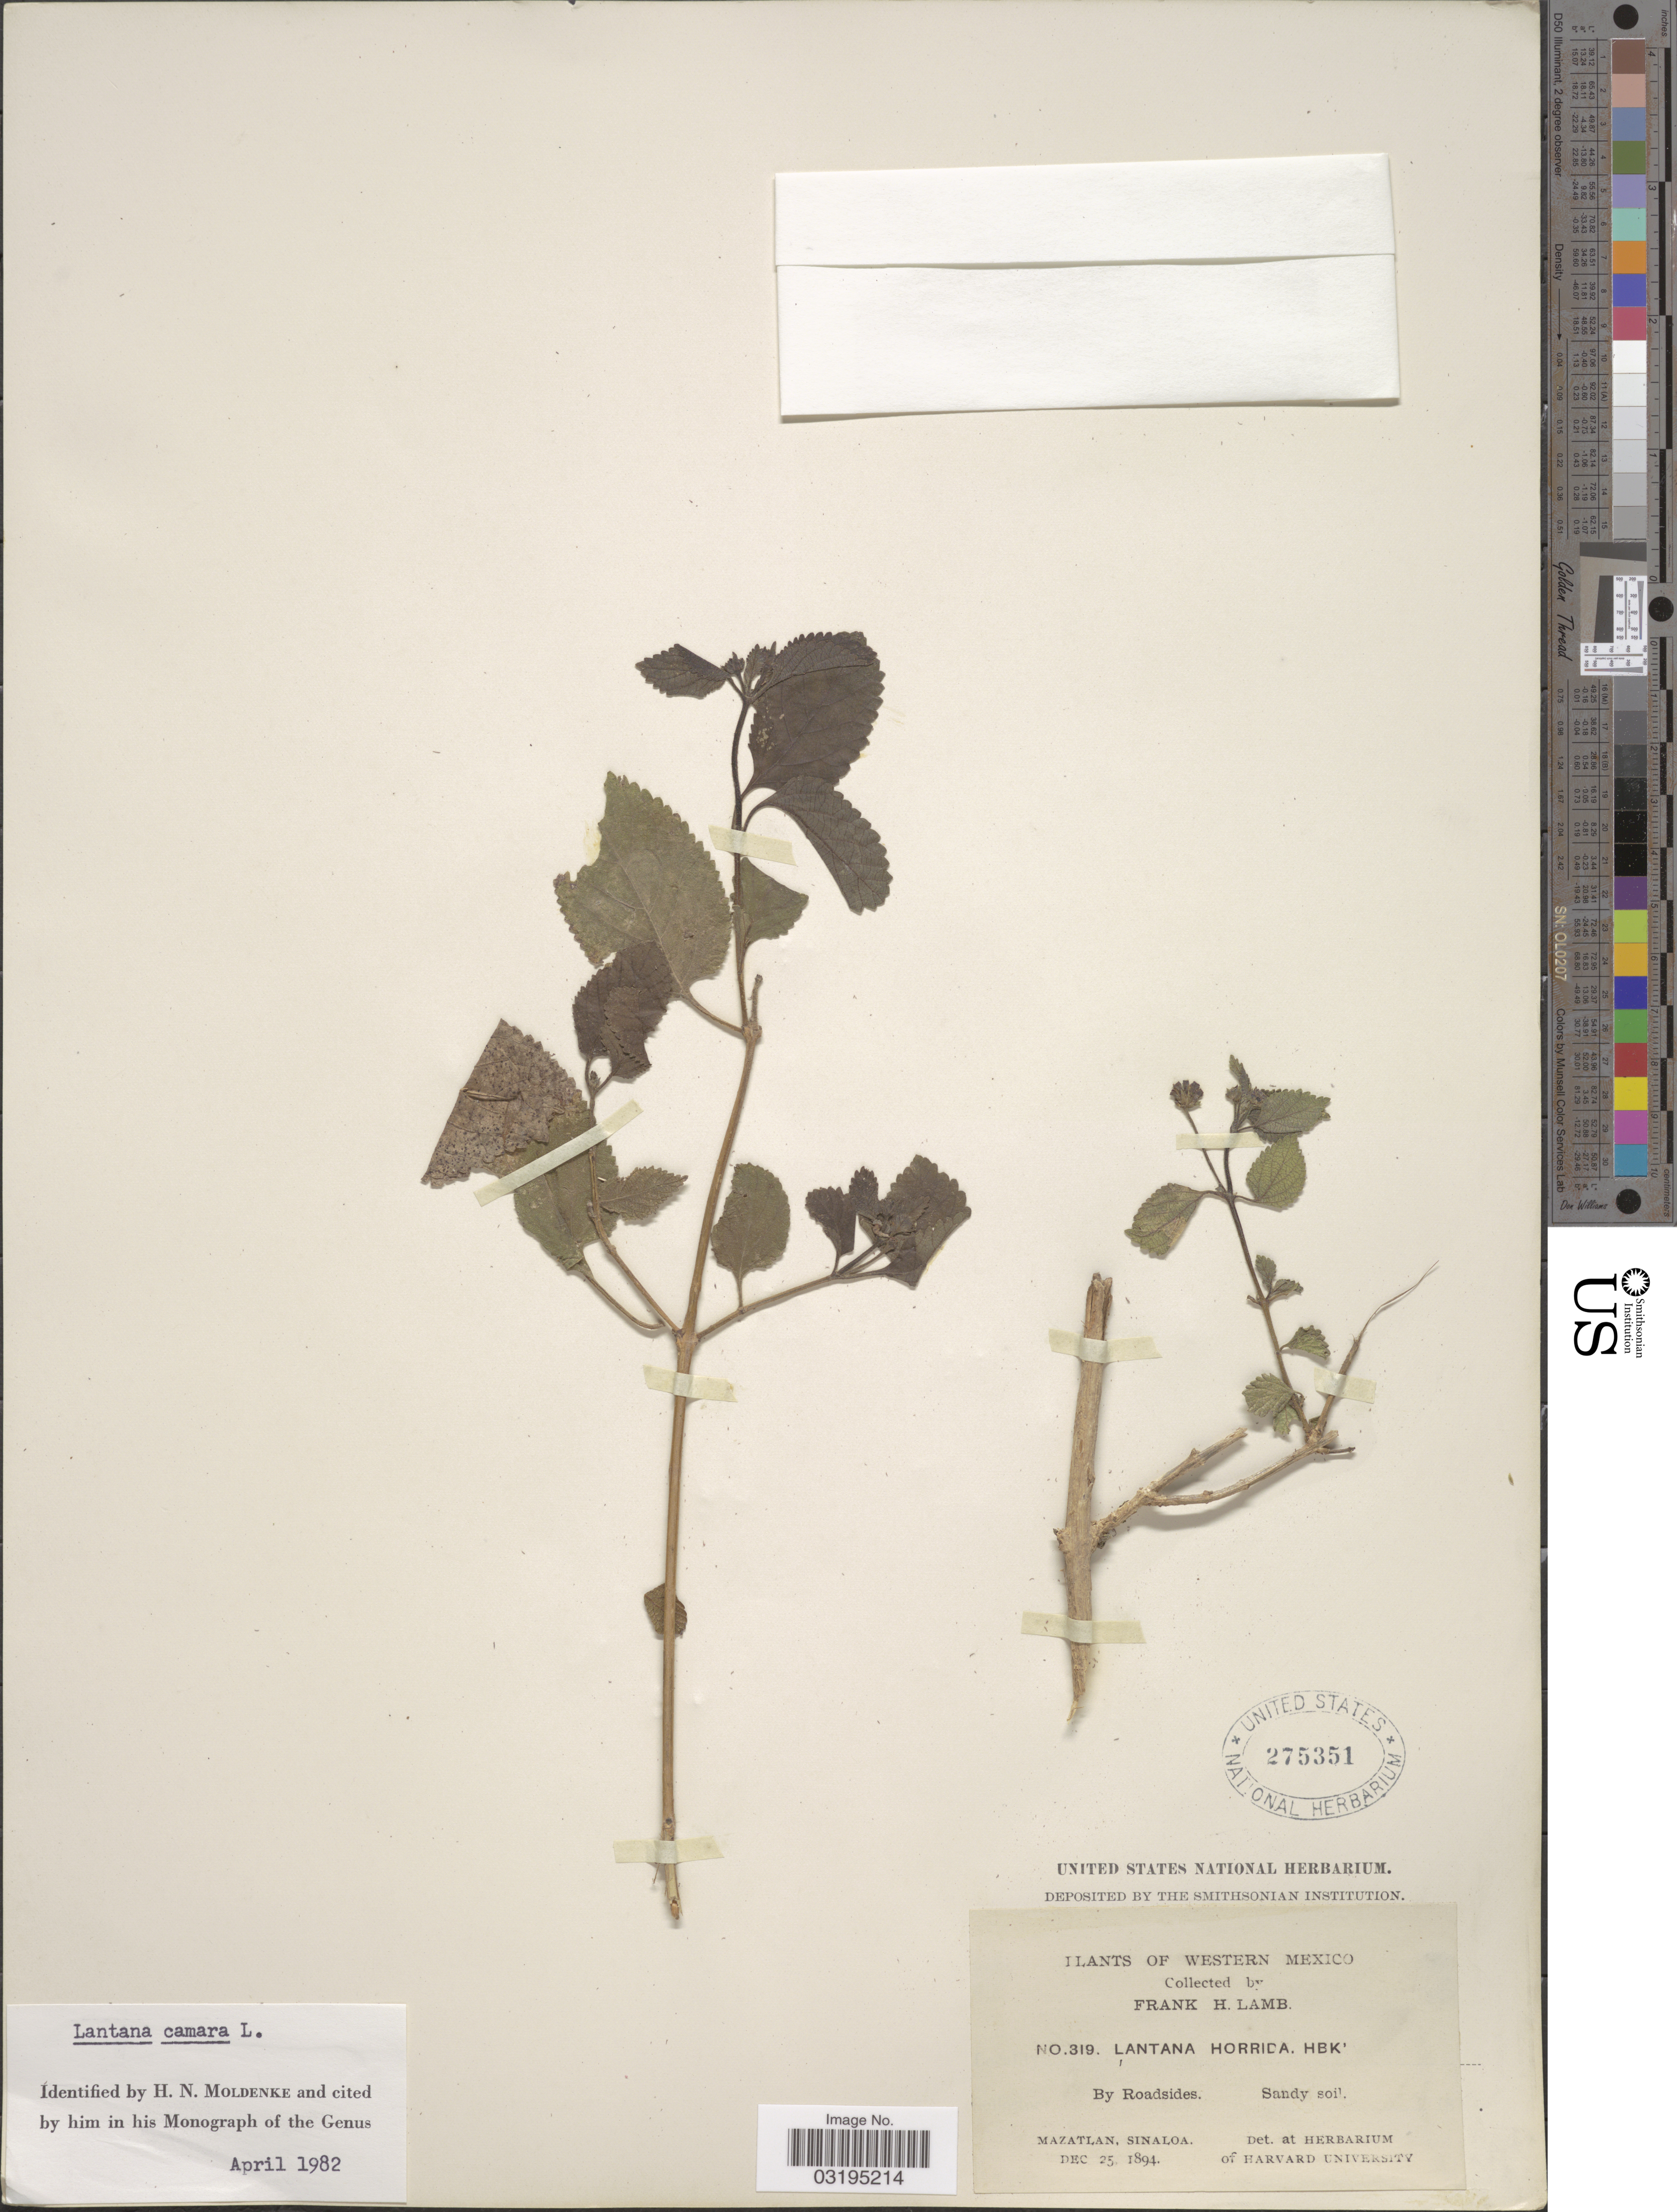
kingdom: Plantae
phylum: Tracheophyta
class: Magnoliopsida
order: Lamiales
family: Verbenaceae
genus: Lantana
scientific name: Lantana camara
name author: L.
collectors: F. H. Lamb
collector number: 319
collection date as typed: Dec 25 1894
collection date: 1894-12-25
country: Mexico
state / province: Sinaloa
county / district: Mazatlán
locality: Mazatlán. By roadsides.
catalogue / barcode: US 275351